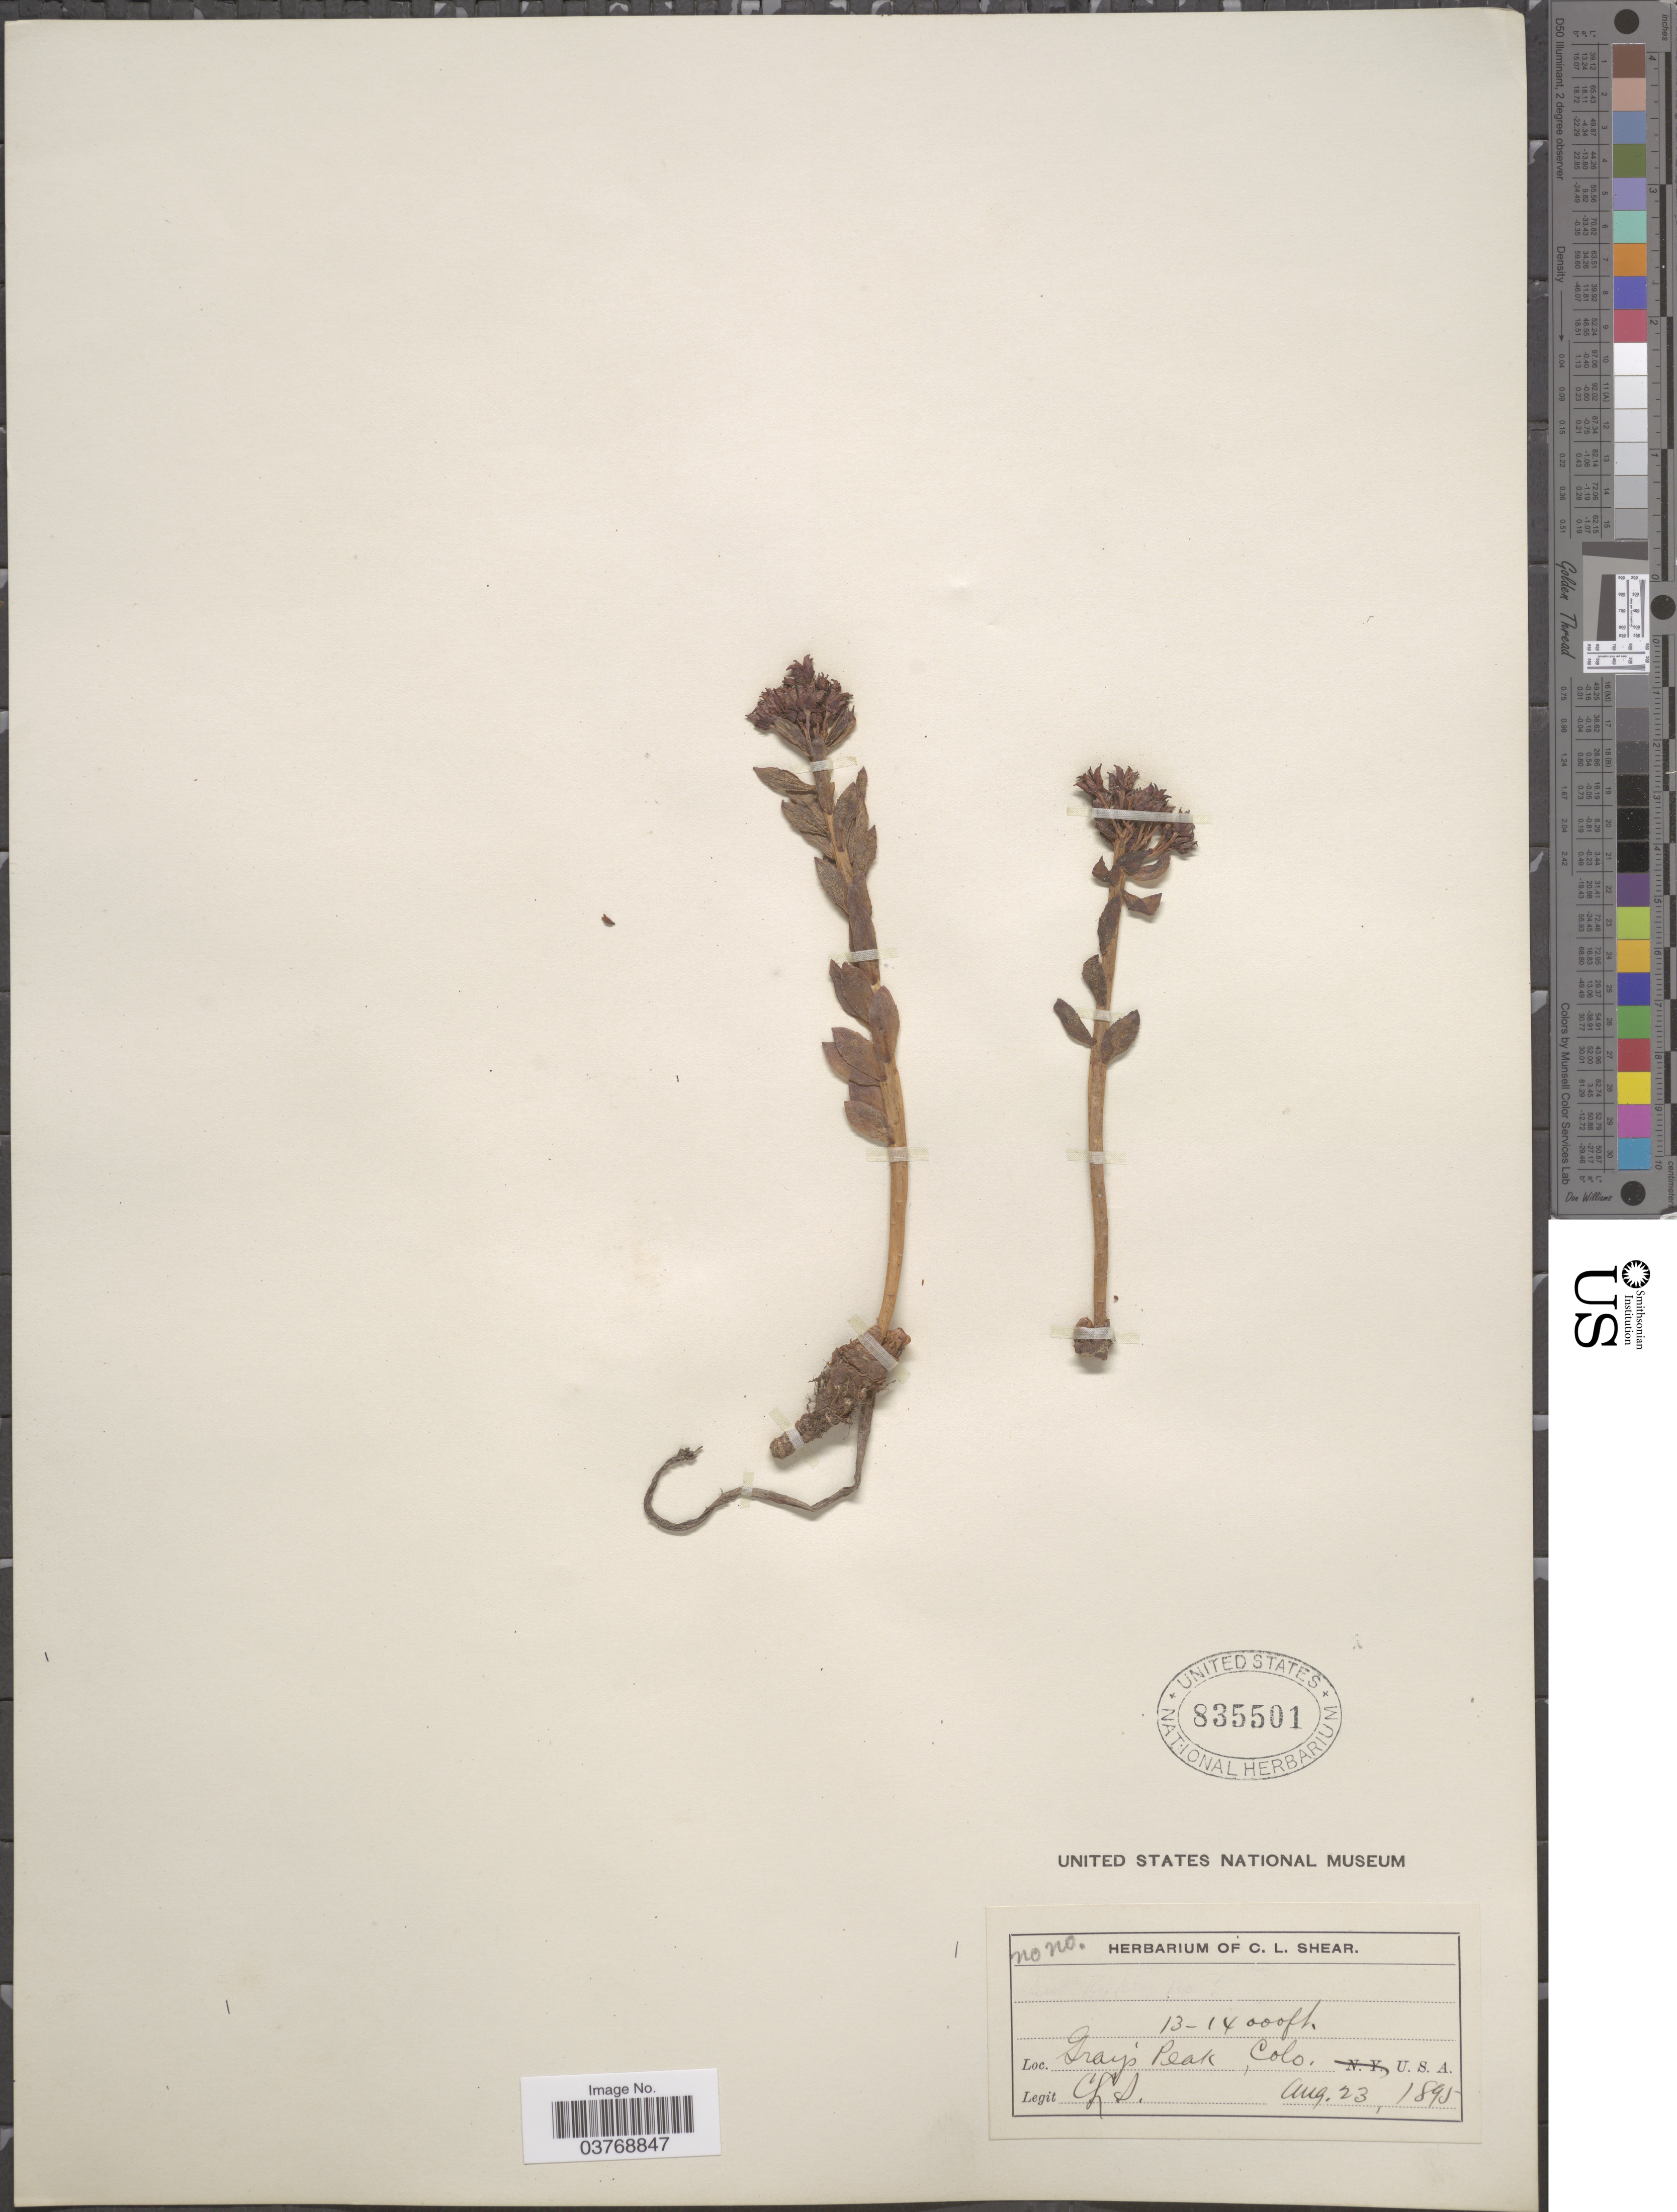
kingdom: Plantae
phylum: Tracheophyta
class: Magnoliopsida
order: Saxifragales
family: Crassulaceae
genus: Rhodiola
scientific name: Rhodiola integrifolia subsp. integrifolia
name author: Raf.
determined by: Strong, Mark T., (BOT), Smithsonian Institution - National Museum of Natural History (UNITED STATES)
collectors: C. L. Shear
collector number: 210*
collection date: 1895-08-23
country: United States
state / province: Colorado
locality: Grays Peak.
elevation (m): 3962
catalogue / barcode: US 835501